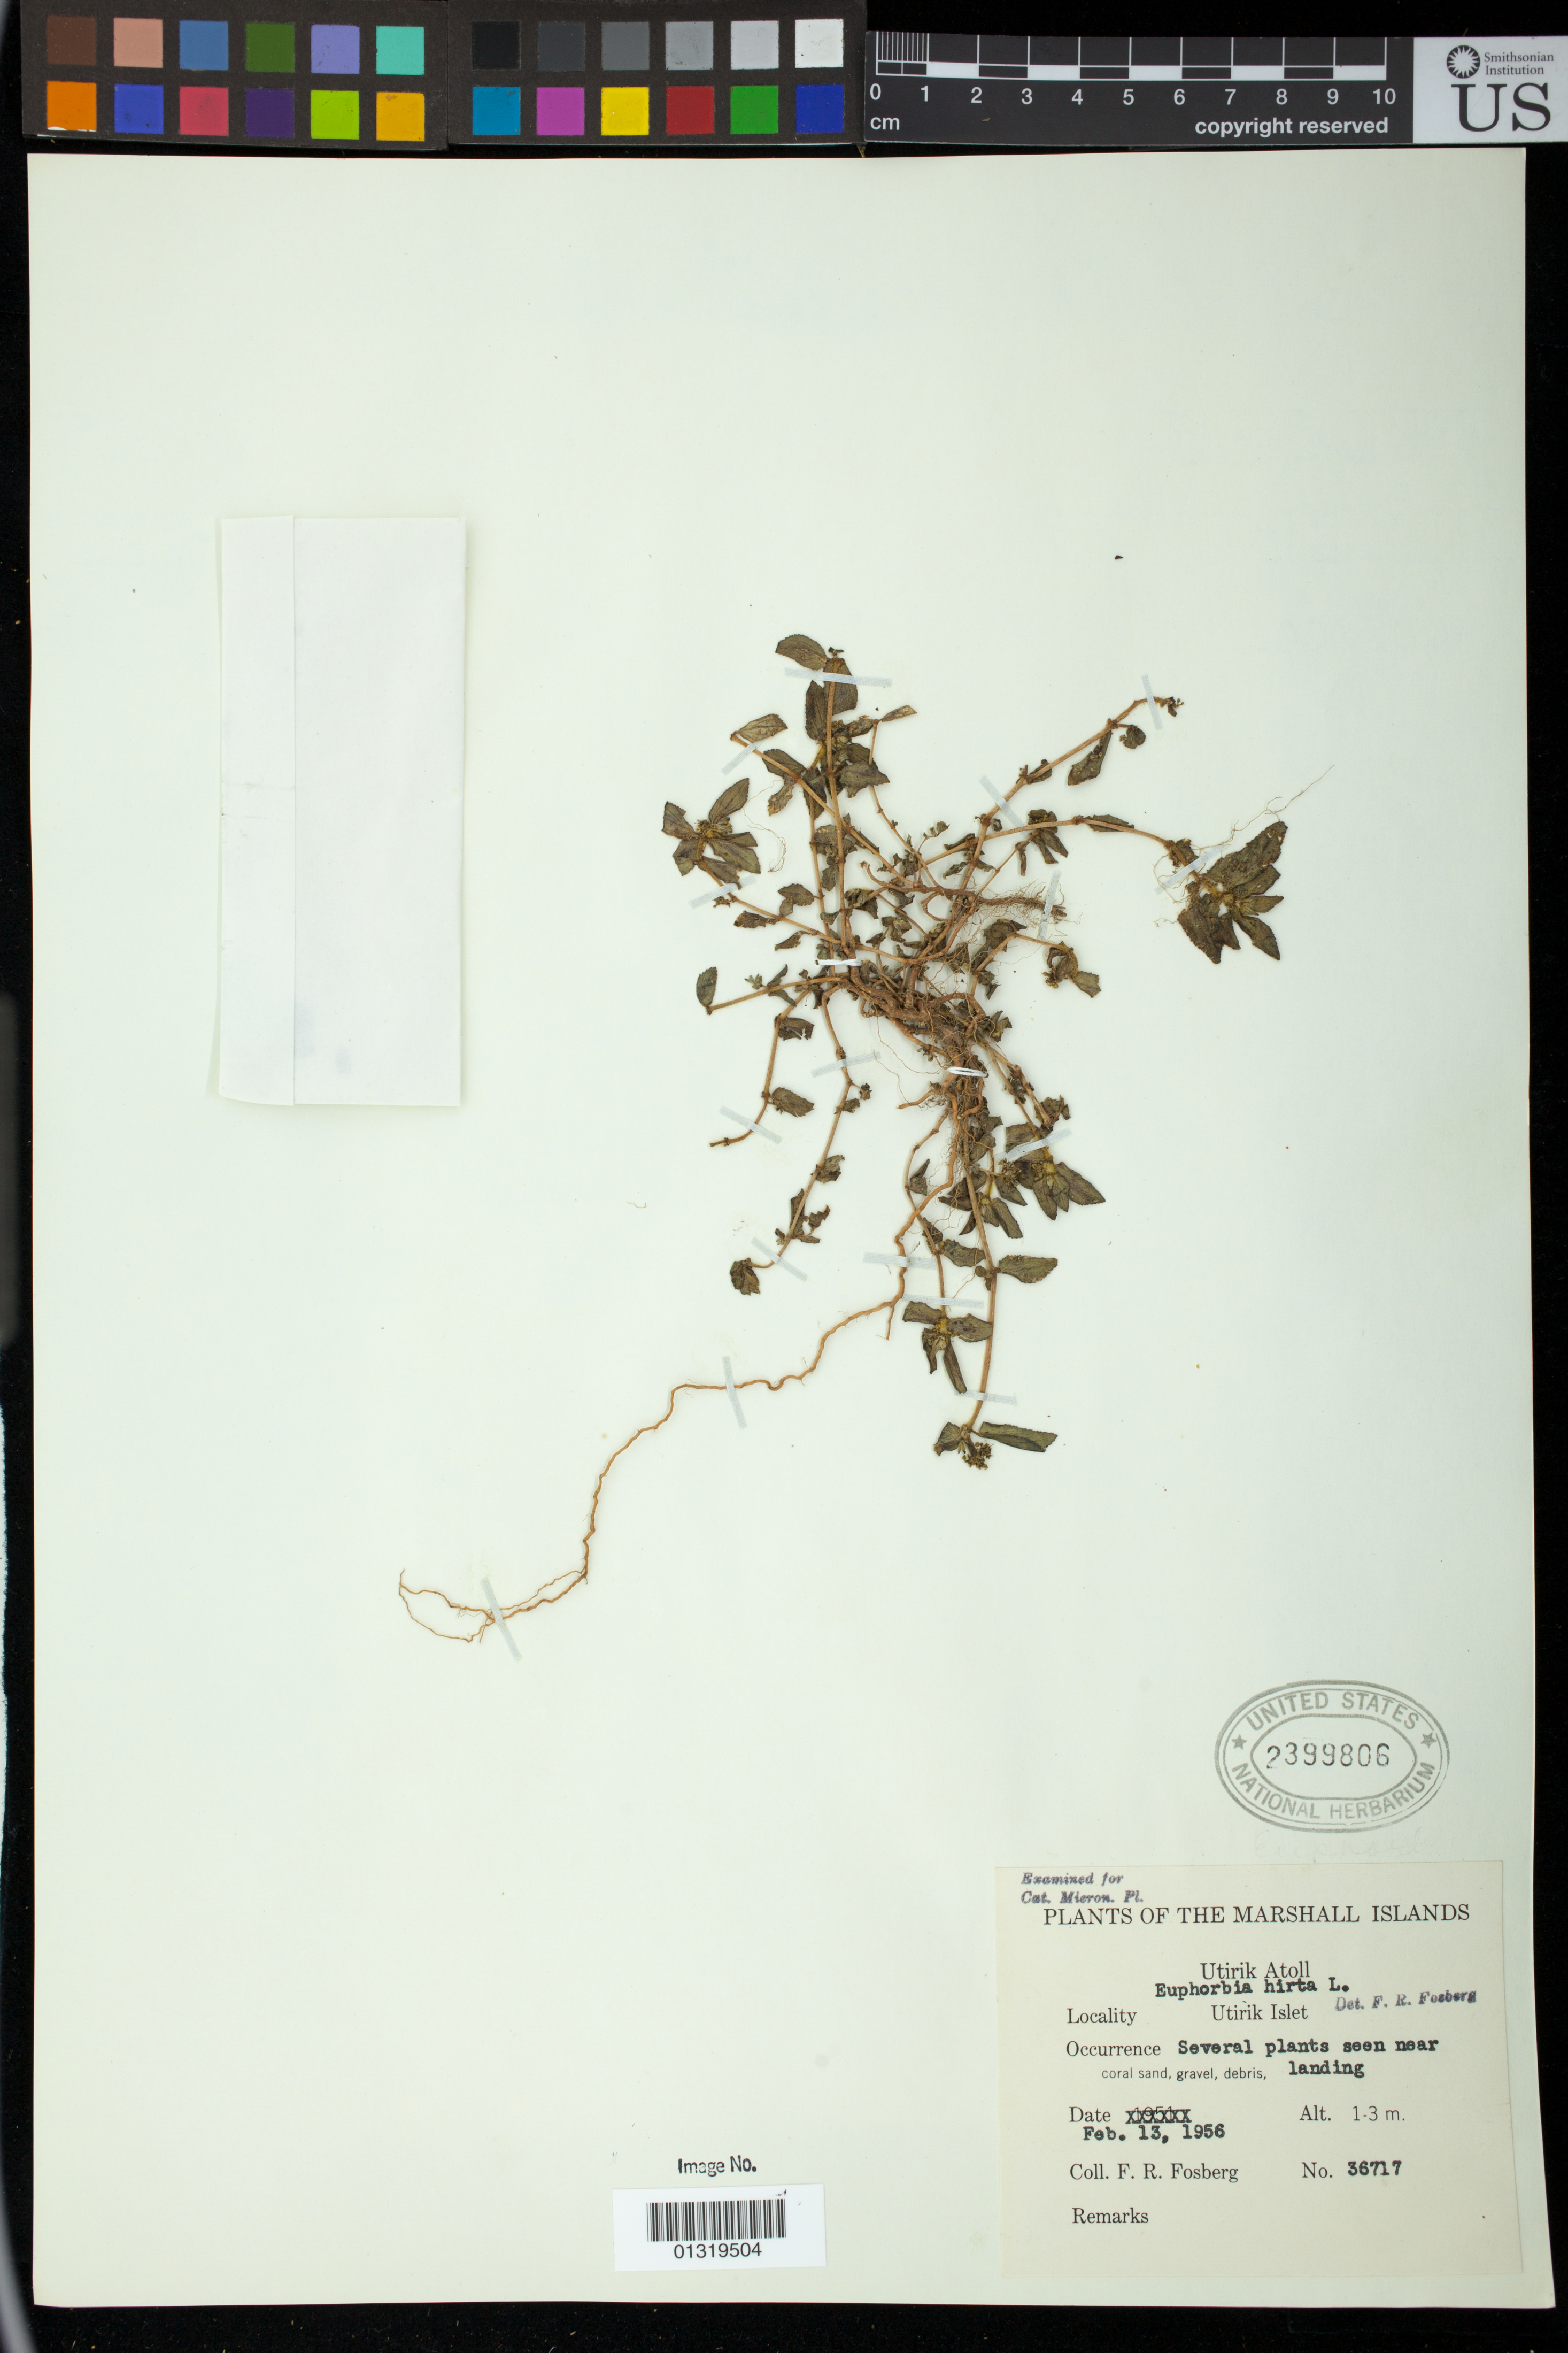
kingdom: Plantae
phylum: Tracheophyta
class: Magnoliopsida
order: Malpighiales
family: Euphorbiaceae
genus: Euphorbia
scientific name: Euphorbia hirta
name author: L.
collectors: F. R. Fosberg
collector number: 36717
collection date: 1956-02-13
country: Marshall Islands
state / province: Utrik Atoll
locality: Utirik Islet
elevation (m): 1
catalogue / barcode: US 2399806